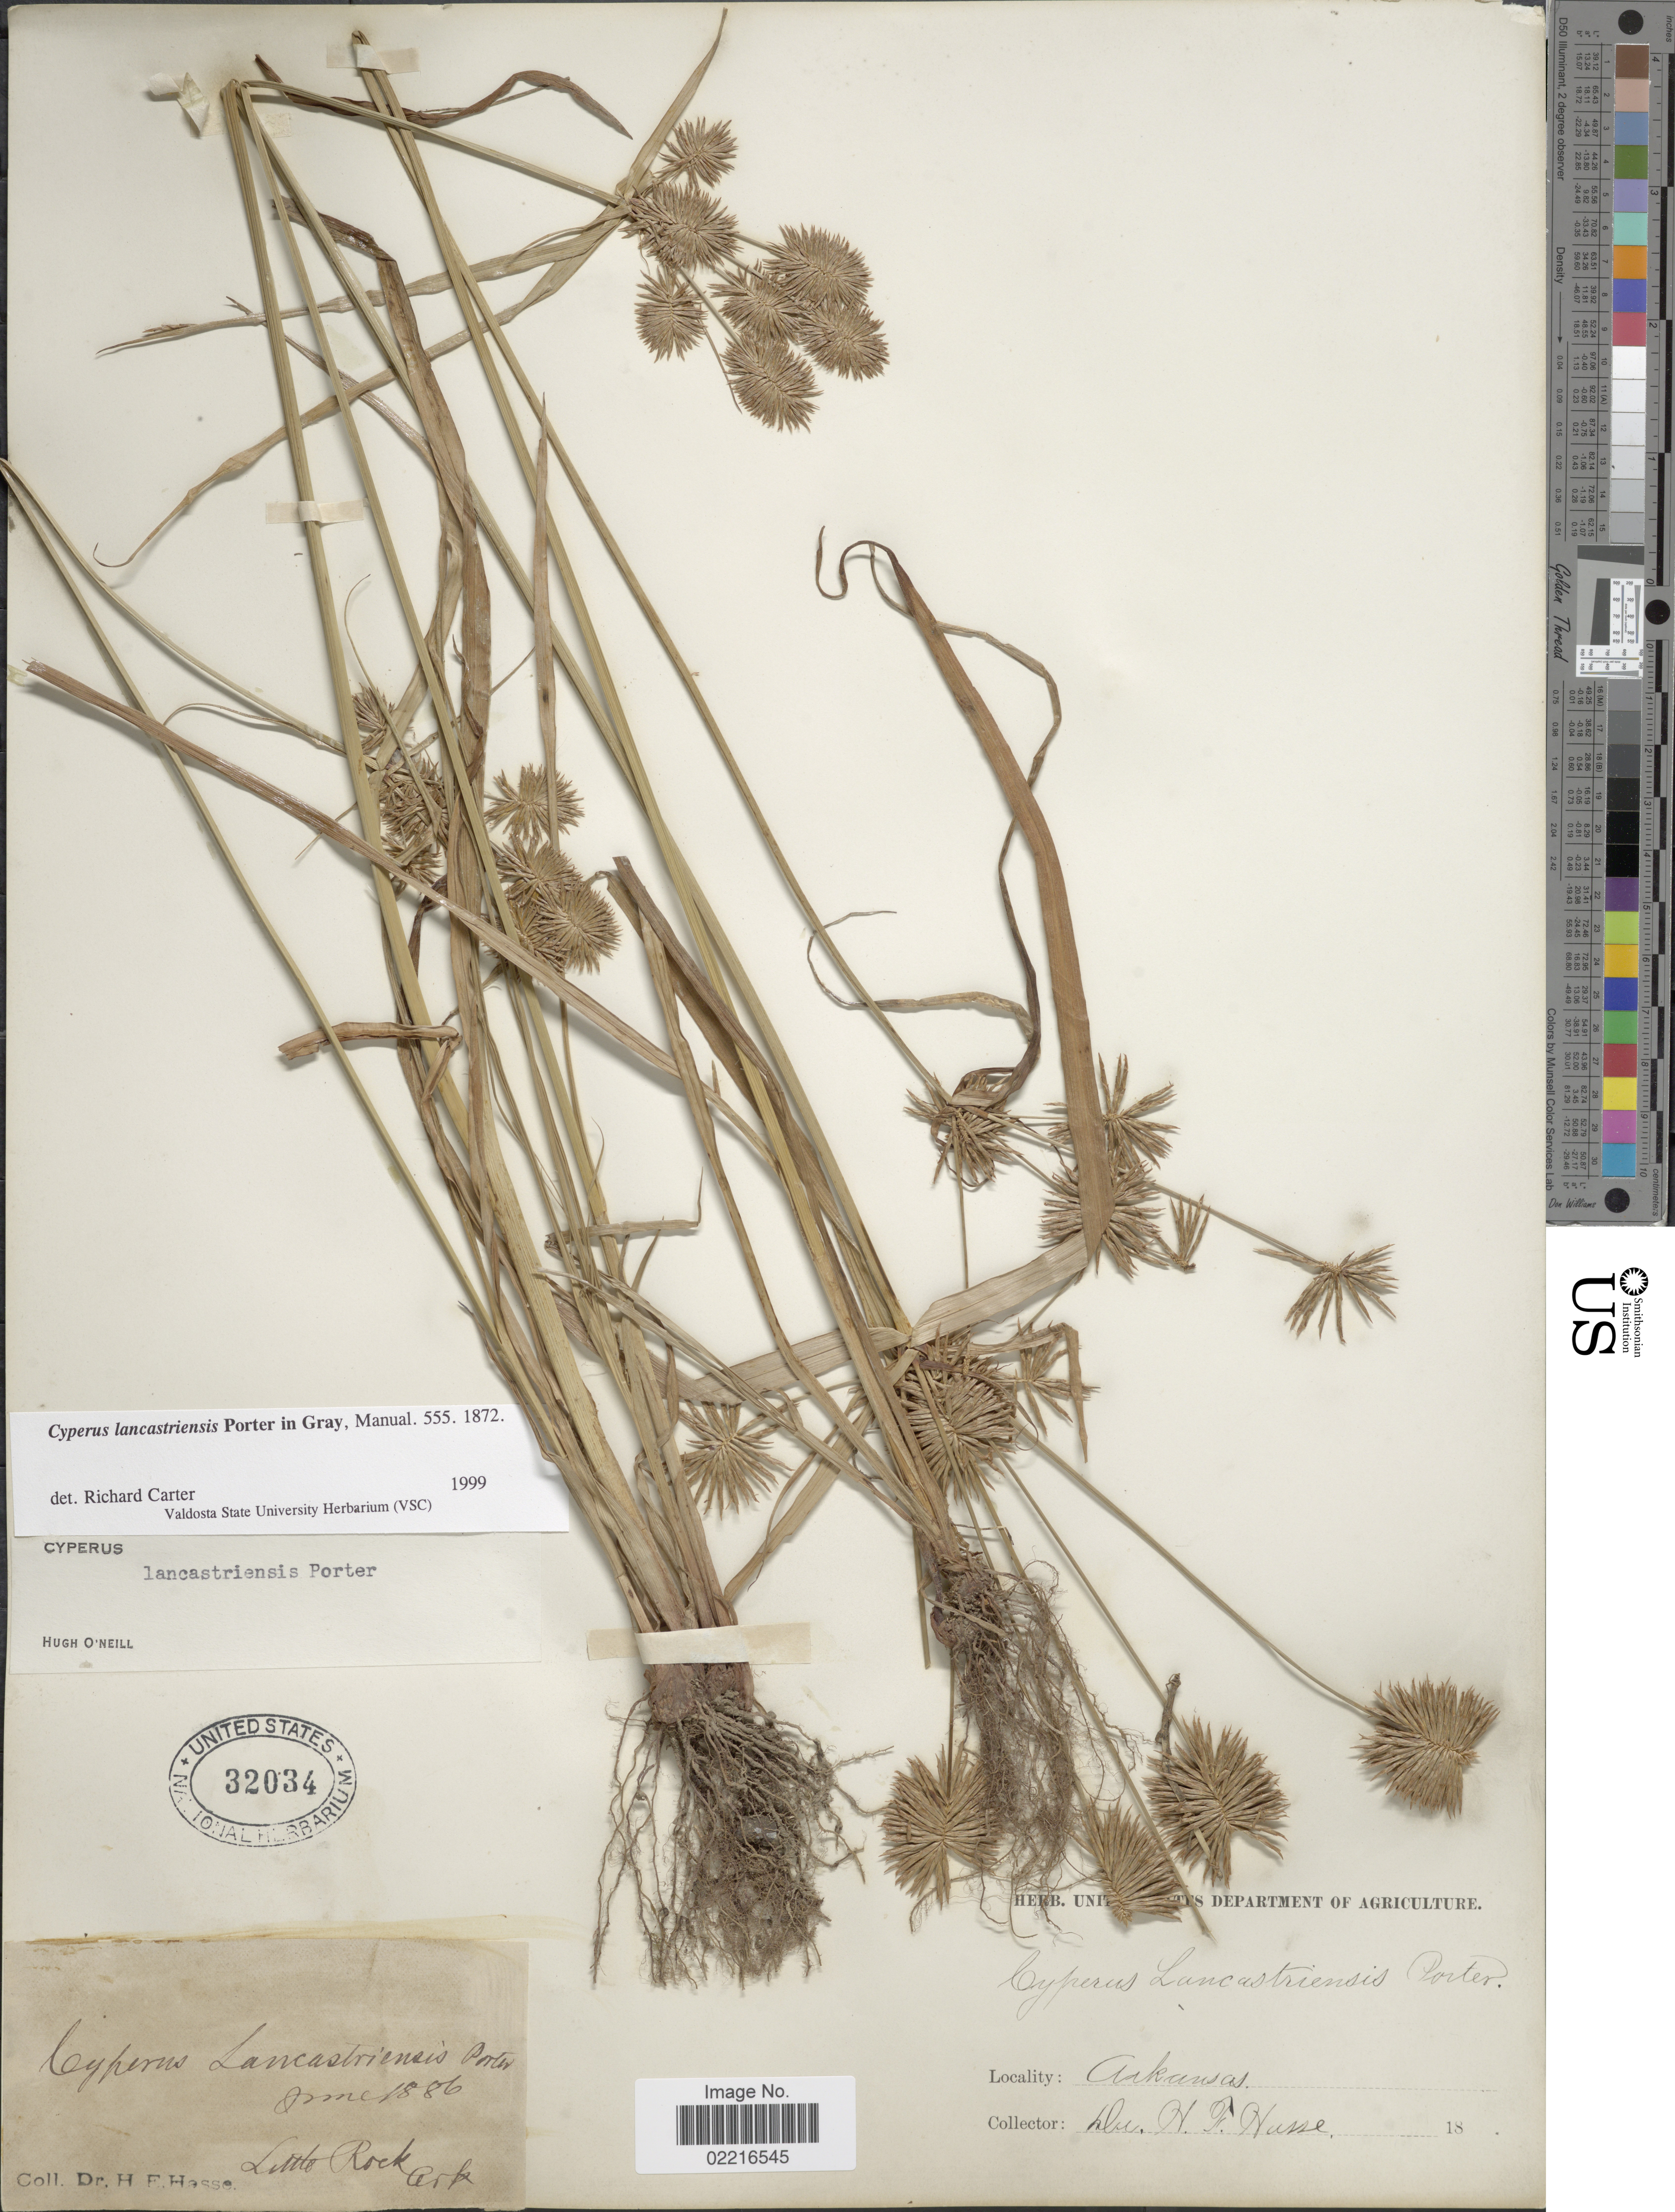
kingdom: Plantae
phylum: Tracheophyta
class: Liliopsida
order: Poales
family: Cyperaceae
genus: Cyperus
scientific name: Cyperus lancastriensis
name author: Porter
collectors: H. E. Hasse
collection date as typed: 18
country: United States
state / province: Arkansas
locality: Little Rock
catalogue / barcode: US 32034